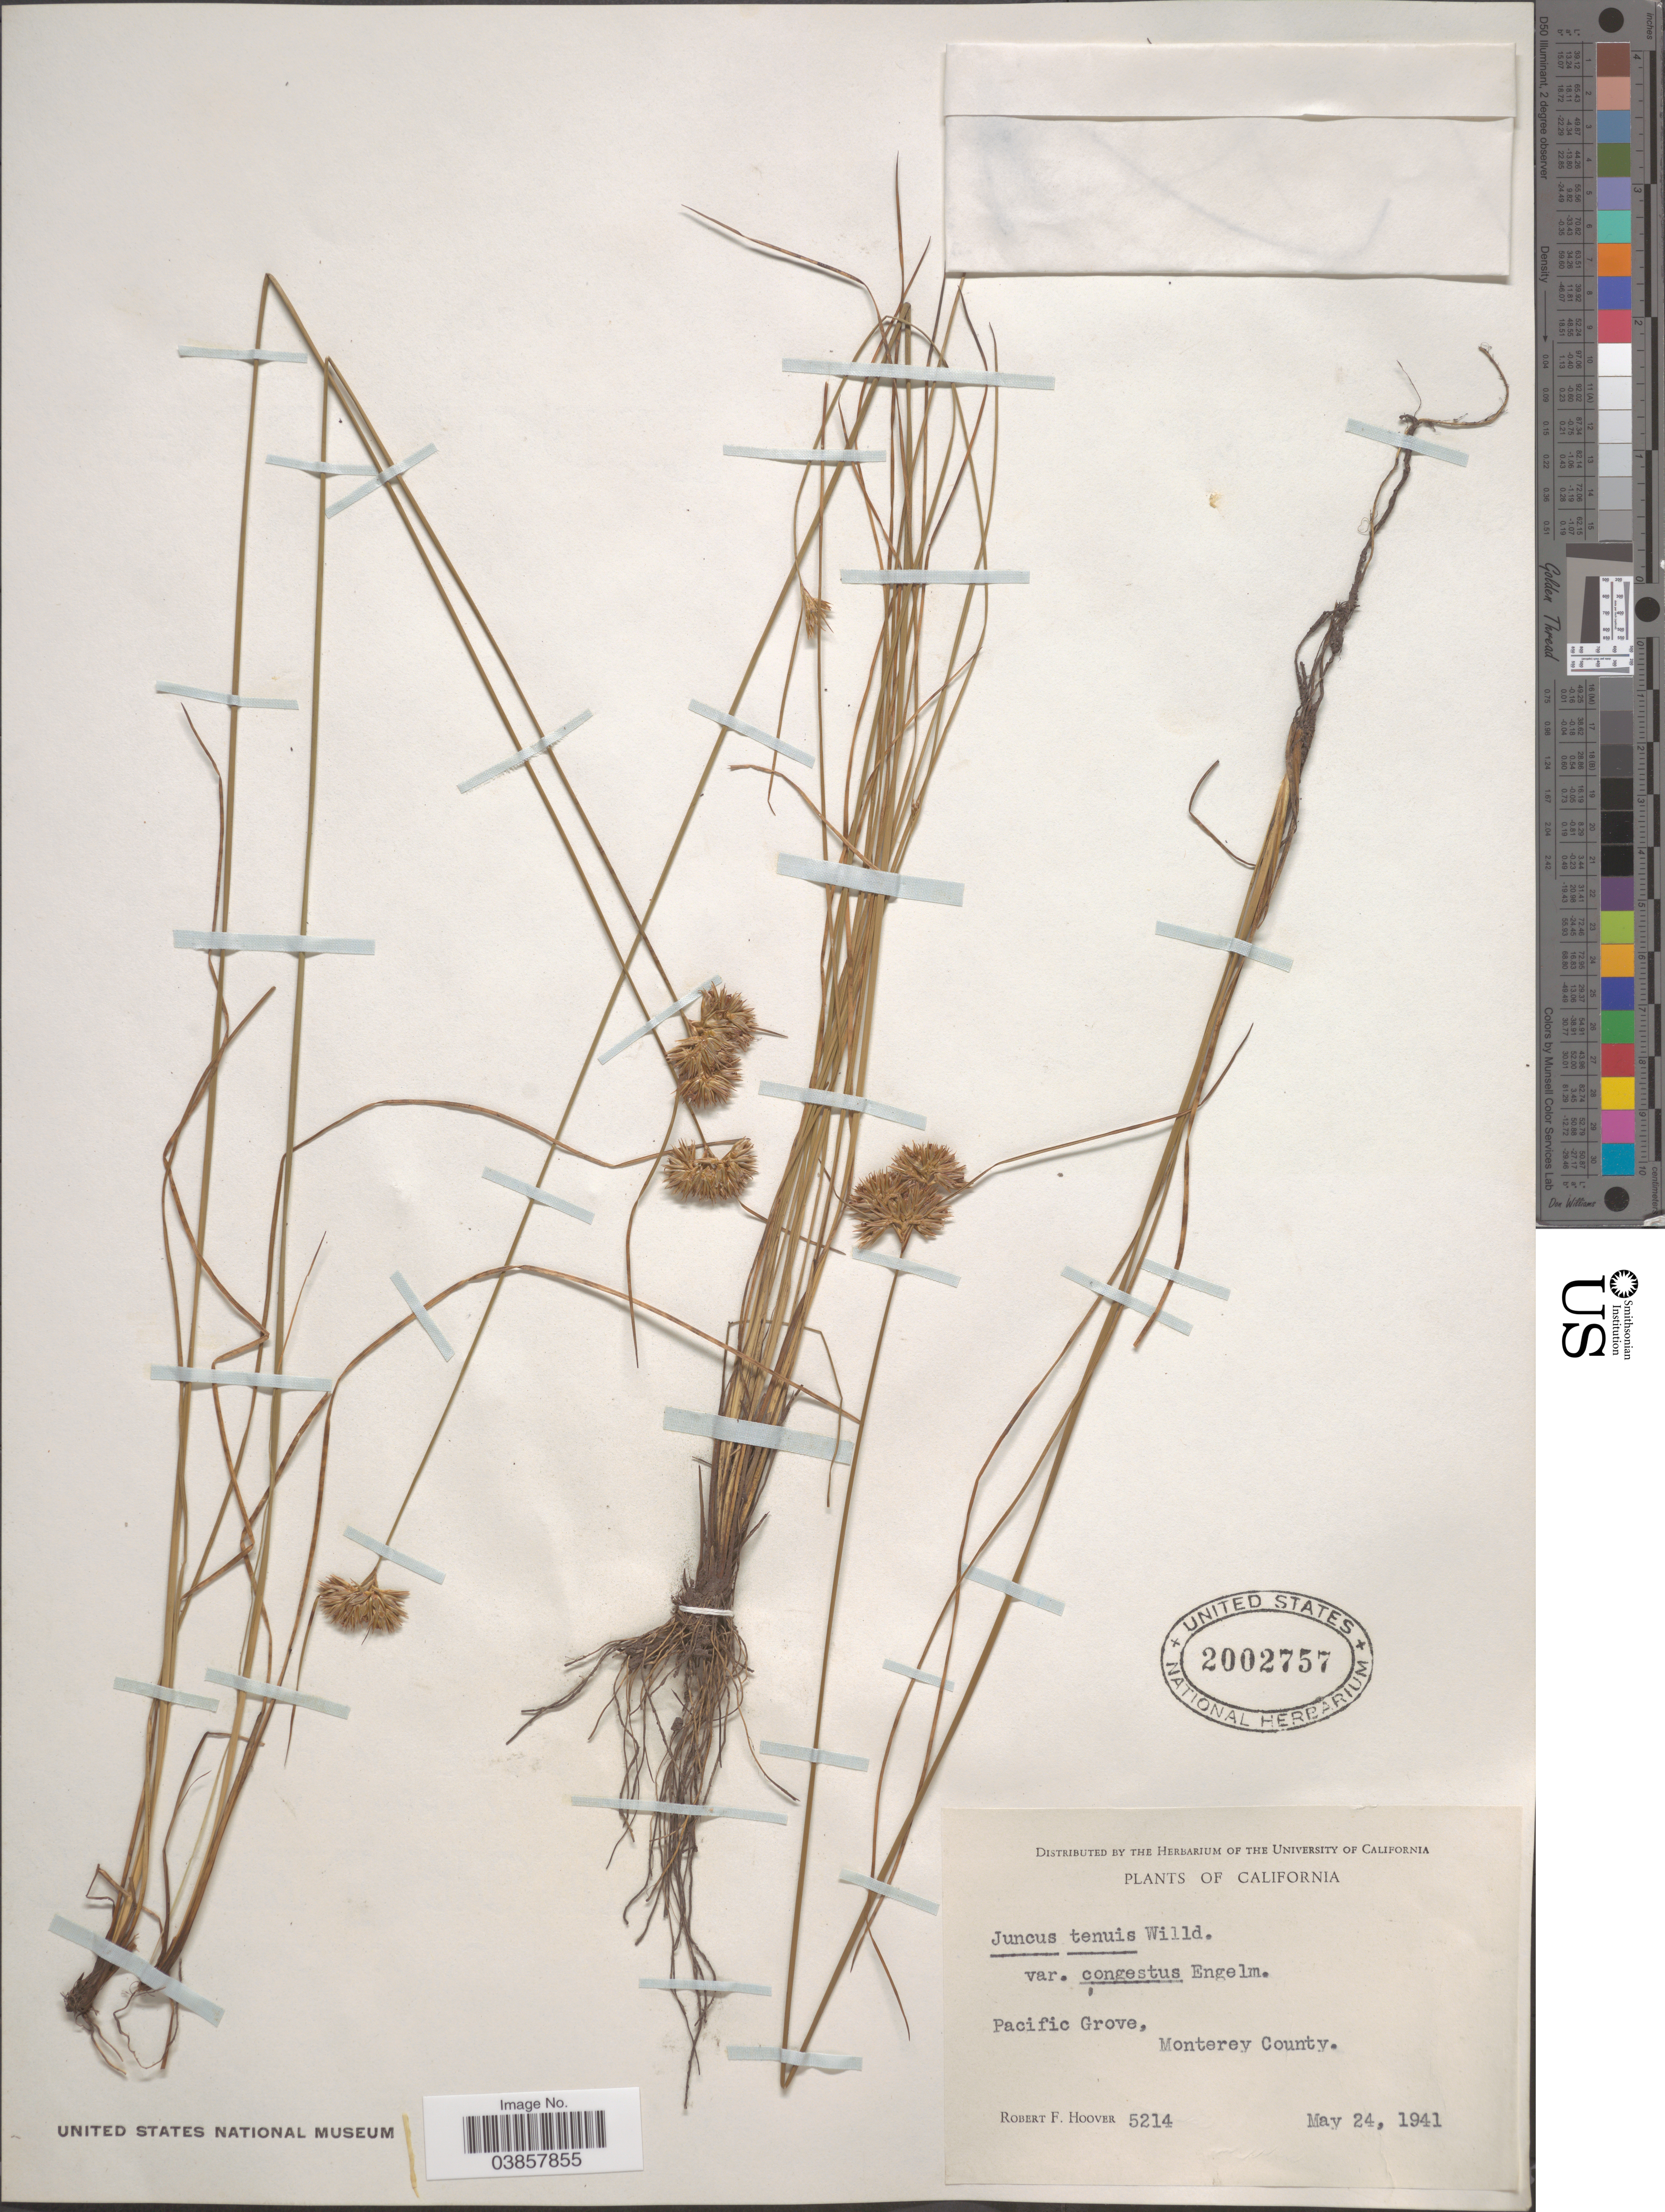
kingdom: Plantae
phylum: Tracheophyta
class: Liliopsida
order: Poales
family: Juncaceae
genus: Juncus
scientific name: Juncus tenuis var. congestus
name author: Engelm.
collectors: R. F. Hoover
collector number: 5214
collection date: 1941-05-24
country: United States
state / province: California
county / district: Monterey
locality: Pacific Grove, Monterey County.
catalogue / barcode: US 2002757